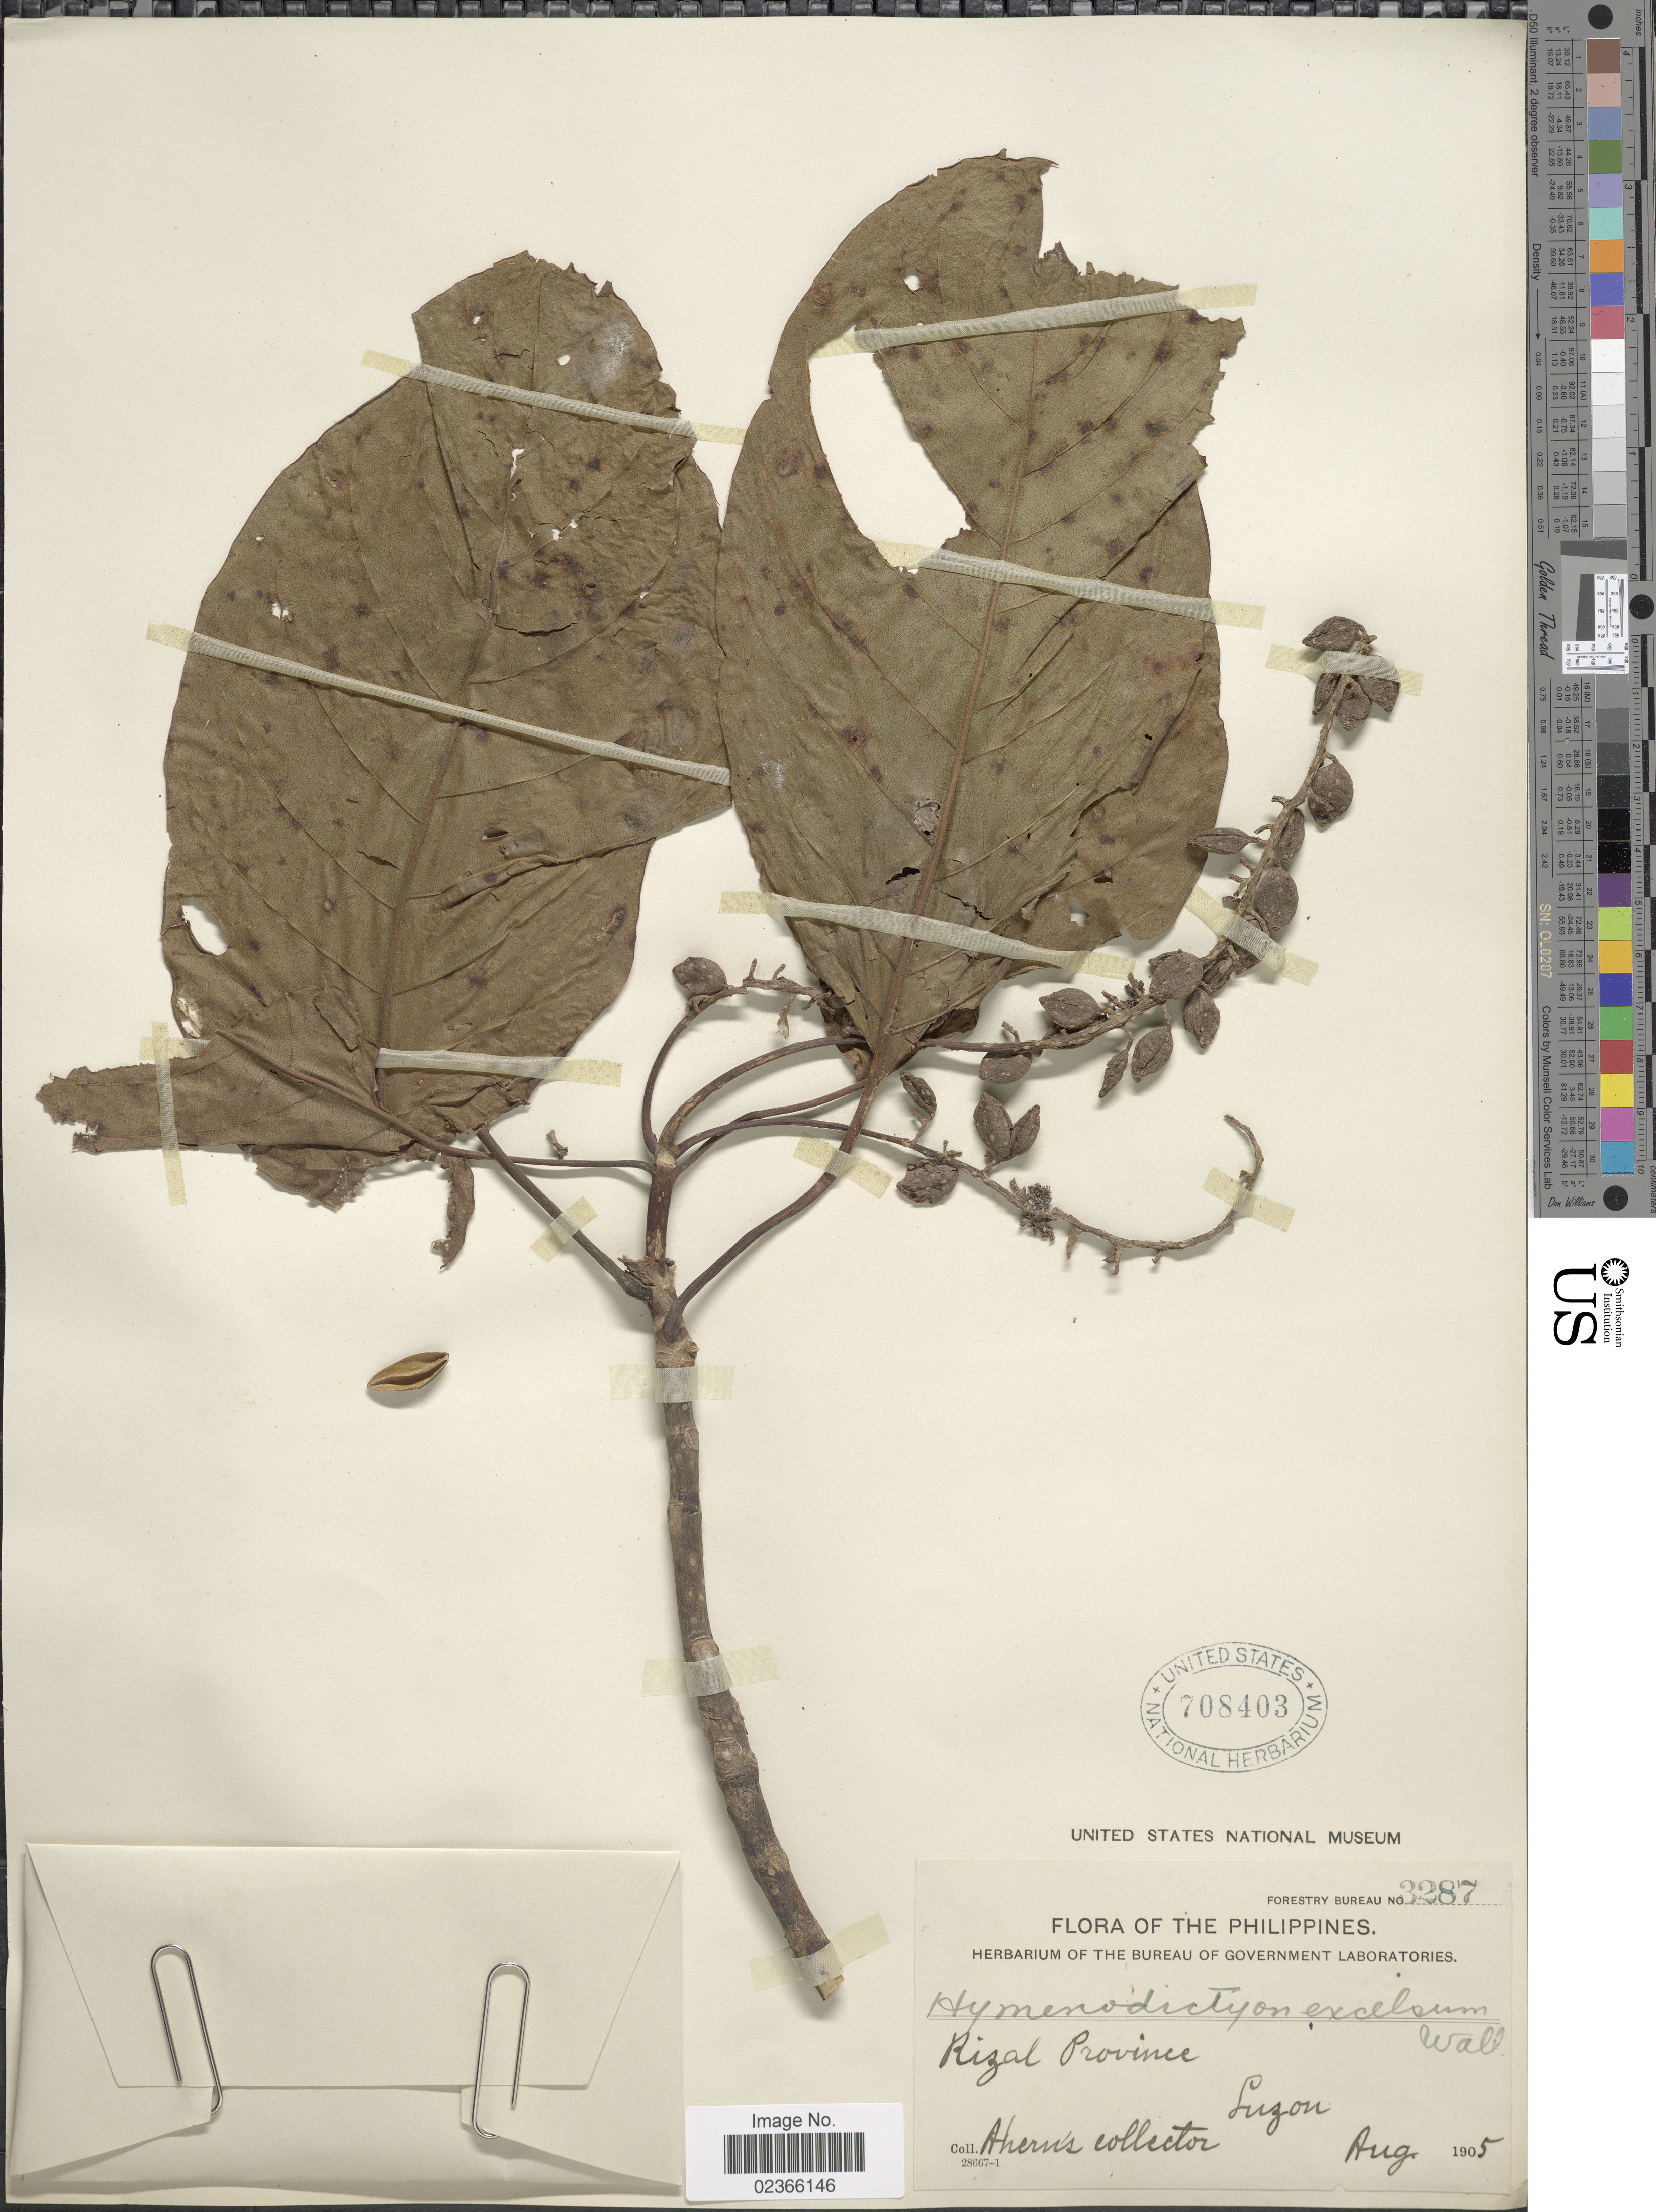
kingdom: Plantae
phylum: Tracheophyta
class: Magnoliopsida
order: Gentianales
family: Rubiaceae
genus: Hymenodictyon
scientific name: Hymenodictyon excelsum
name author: (Roxb.) Wall.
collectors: Ahern's collector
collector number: Forestry Bureau 3287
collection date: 1905-08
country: Philippines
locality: Rizal Province, Luzon.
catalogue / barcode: US 708403